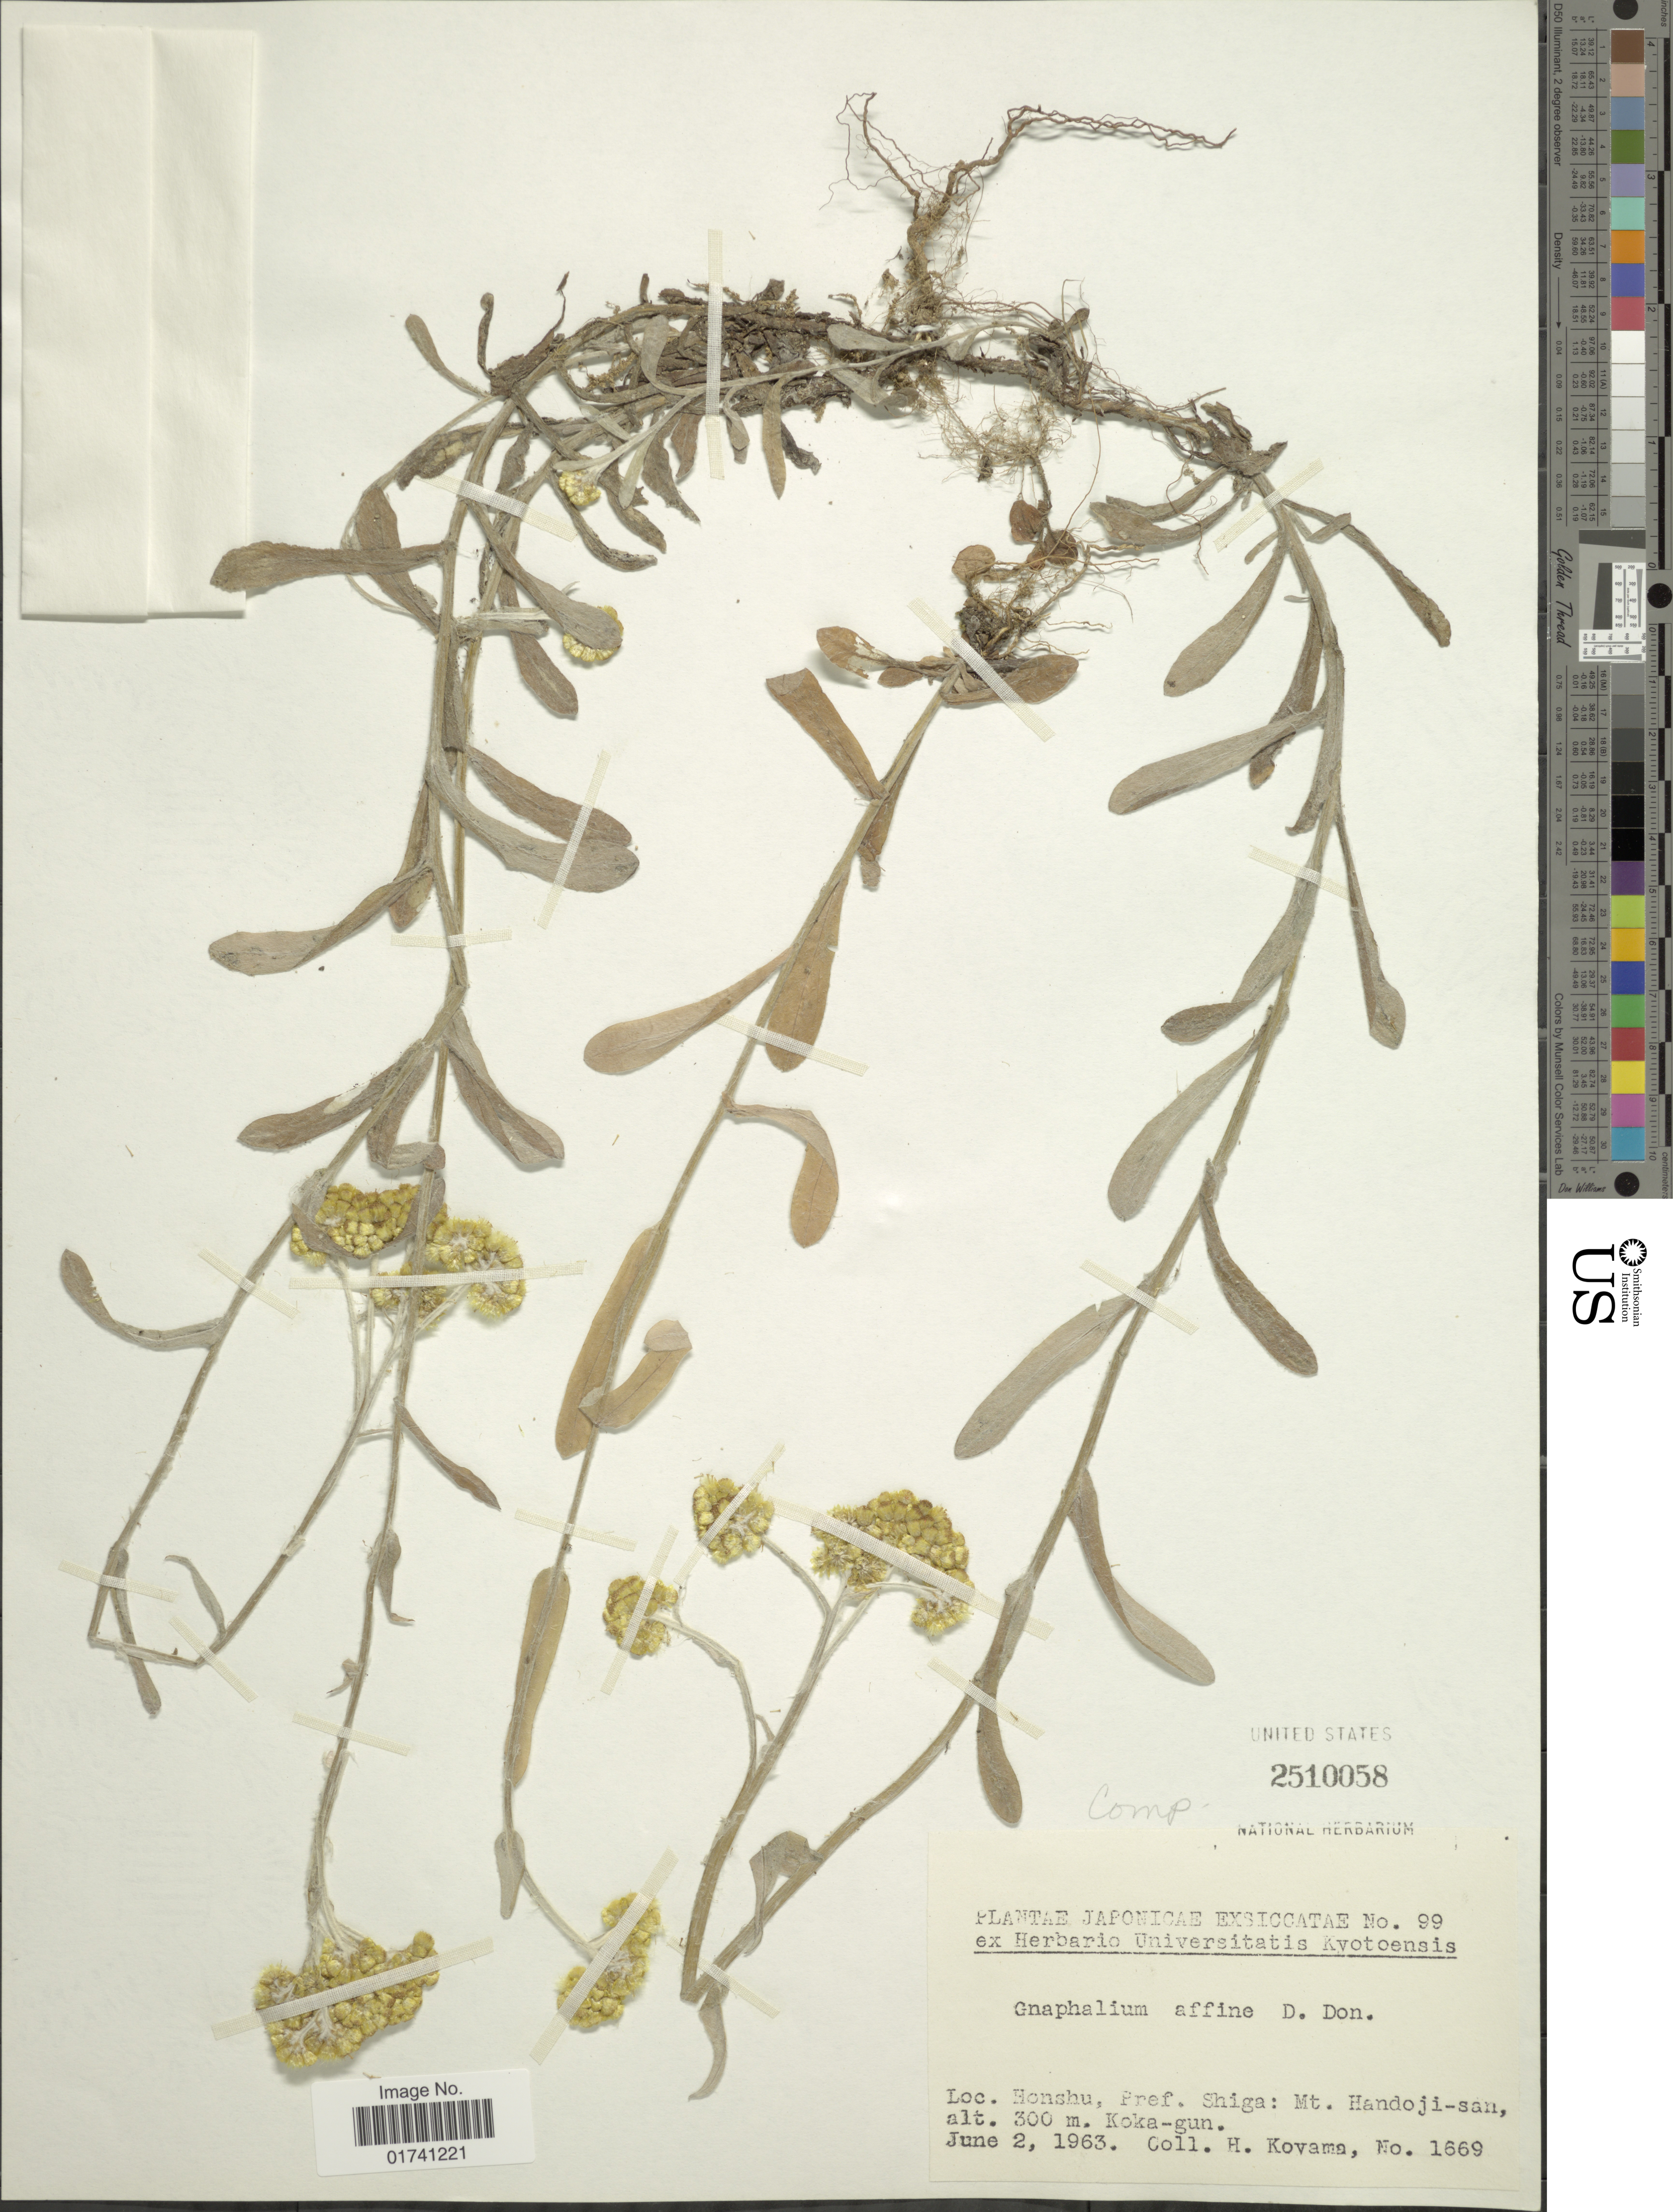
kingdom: Plantae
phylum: Tracheophyta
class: Magnoliopsida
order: Asterales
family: Asteraceae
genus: Laphangium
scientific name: Laphangium affine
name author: (D. Don) Tzvelev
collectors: H. Koyama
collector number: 1669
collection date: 1963-06-02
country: Japan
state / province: Siga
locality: Honshu, Pref. Shiga: Mt. Handoji-san. Koka-gun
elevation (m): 300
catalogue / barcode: US 2510058